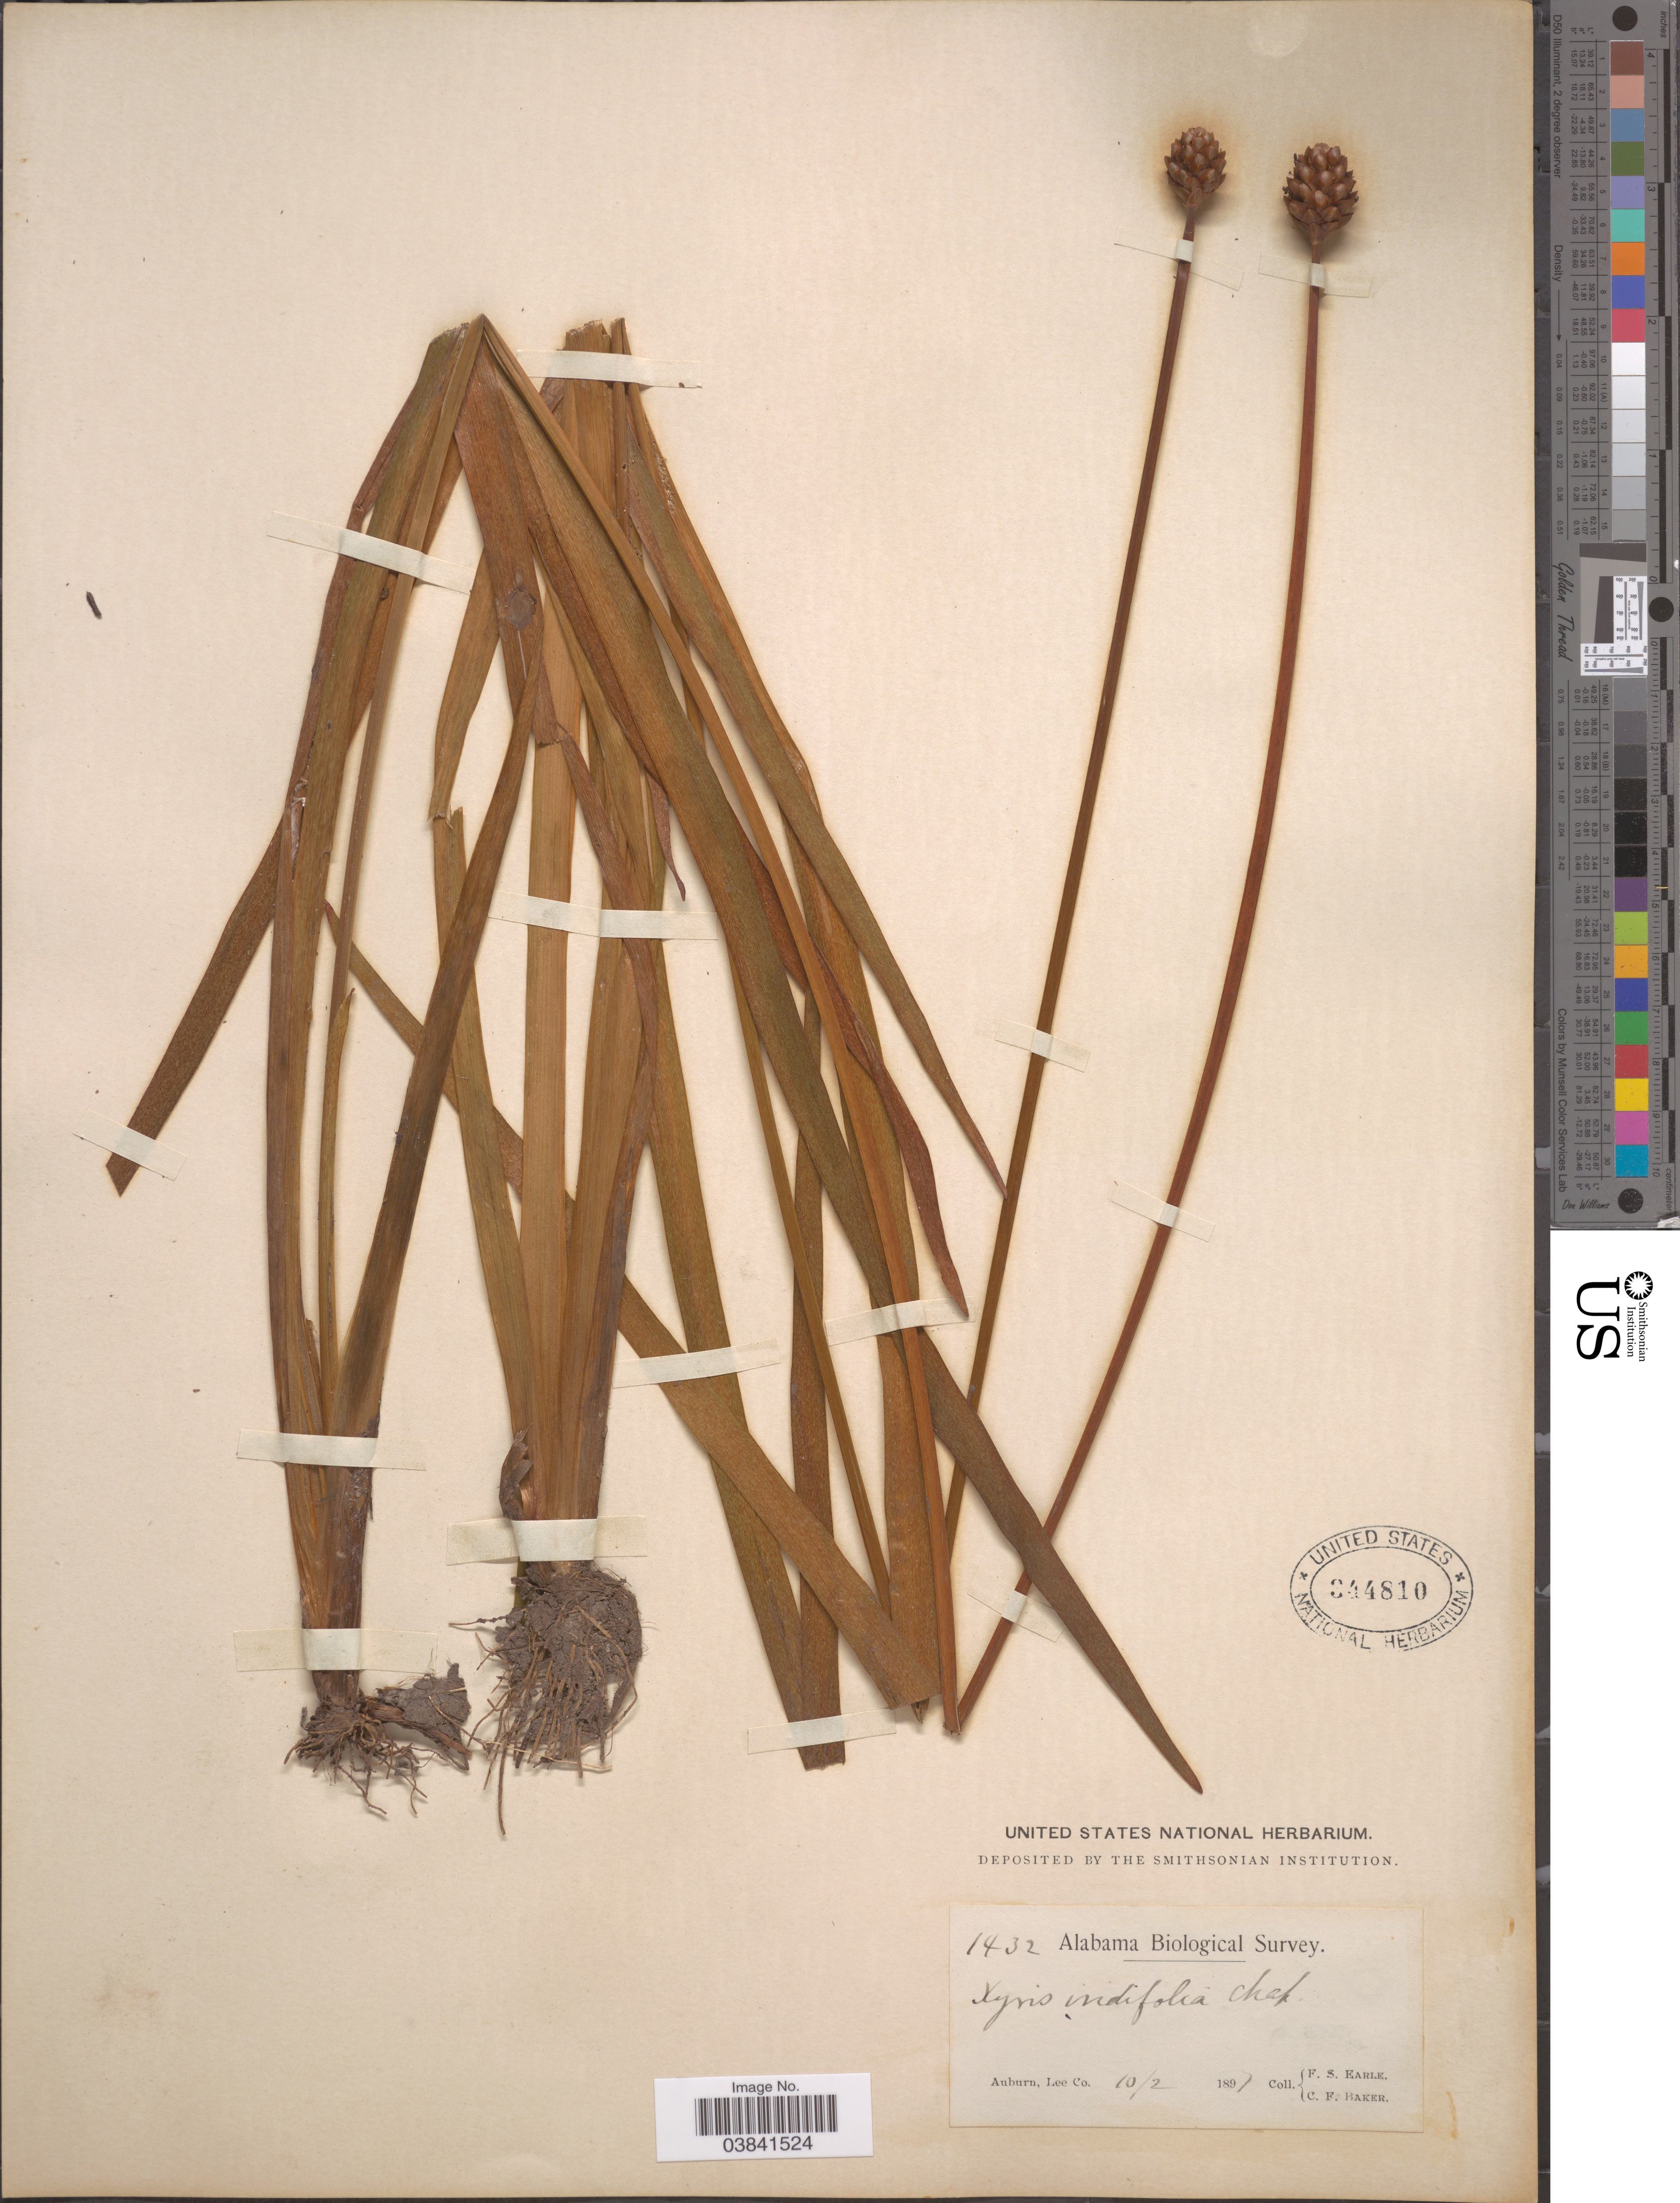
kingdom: Plantae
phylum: Tracheophyta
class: Liliopsida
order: Poales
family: Xyridaceae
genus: Xyris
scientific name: Xyris iridifolia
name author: Chapm.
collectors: F. S. Earle & C. F. Baker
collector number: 1432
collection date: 1897-10-02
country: United States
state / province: Alabama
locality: Auburn, Lee Co.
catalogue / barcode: US 344810